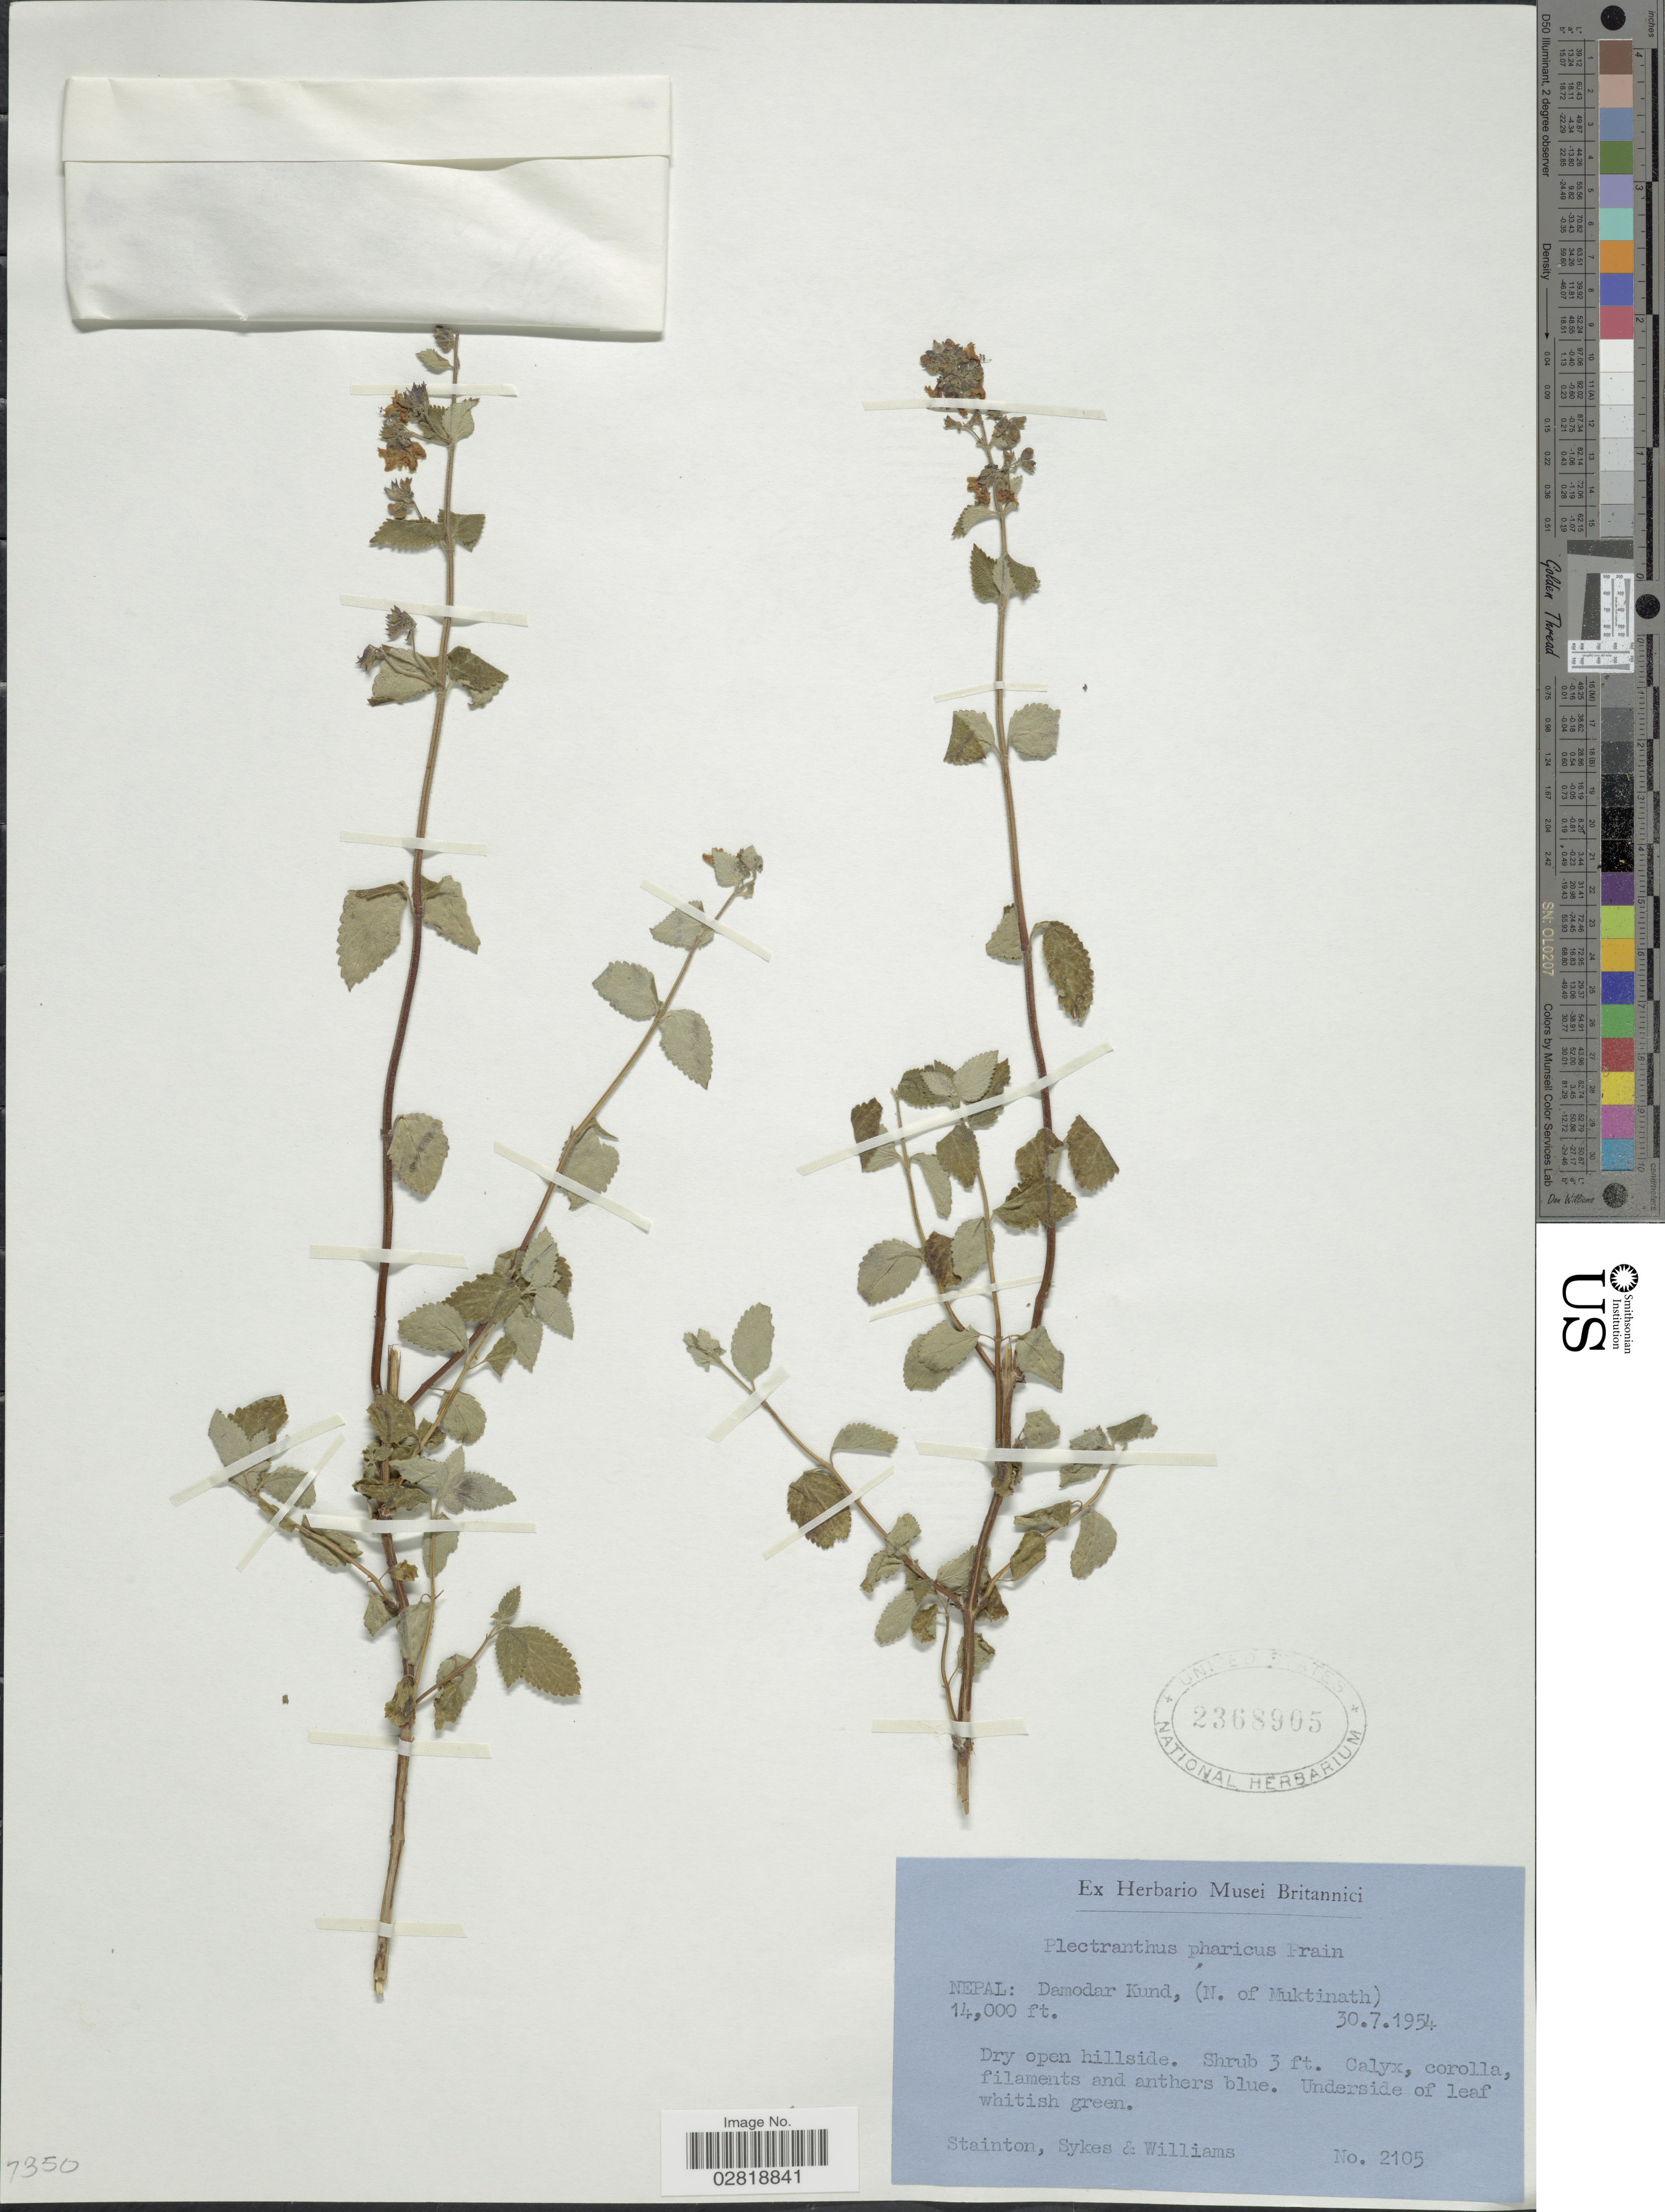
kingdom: Plantae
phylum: Tracheophyta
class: Magnoliopsida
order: Lamiales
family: Lamiaceae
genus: Isodon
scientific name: Isodon pharicus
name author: (Prain) Murata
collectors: -. Stainton, Sykes, -- & -- Williams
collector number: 2105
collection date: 1954-07-30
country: Nepal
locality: Damodar Kund, (N. of Muktinath).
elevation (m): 4267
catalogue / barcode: US 2368905